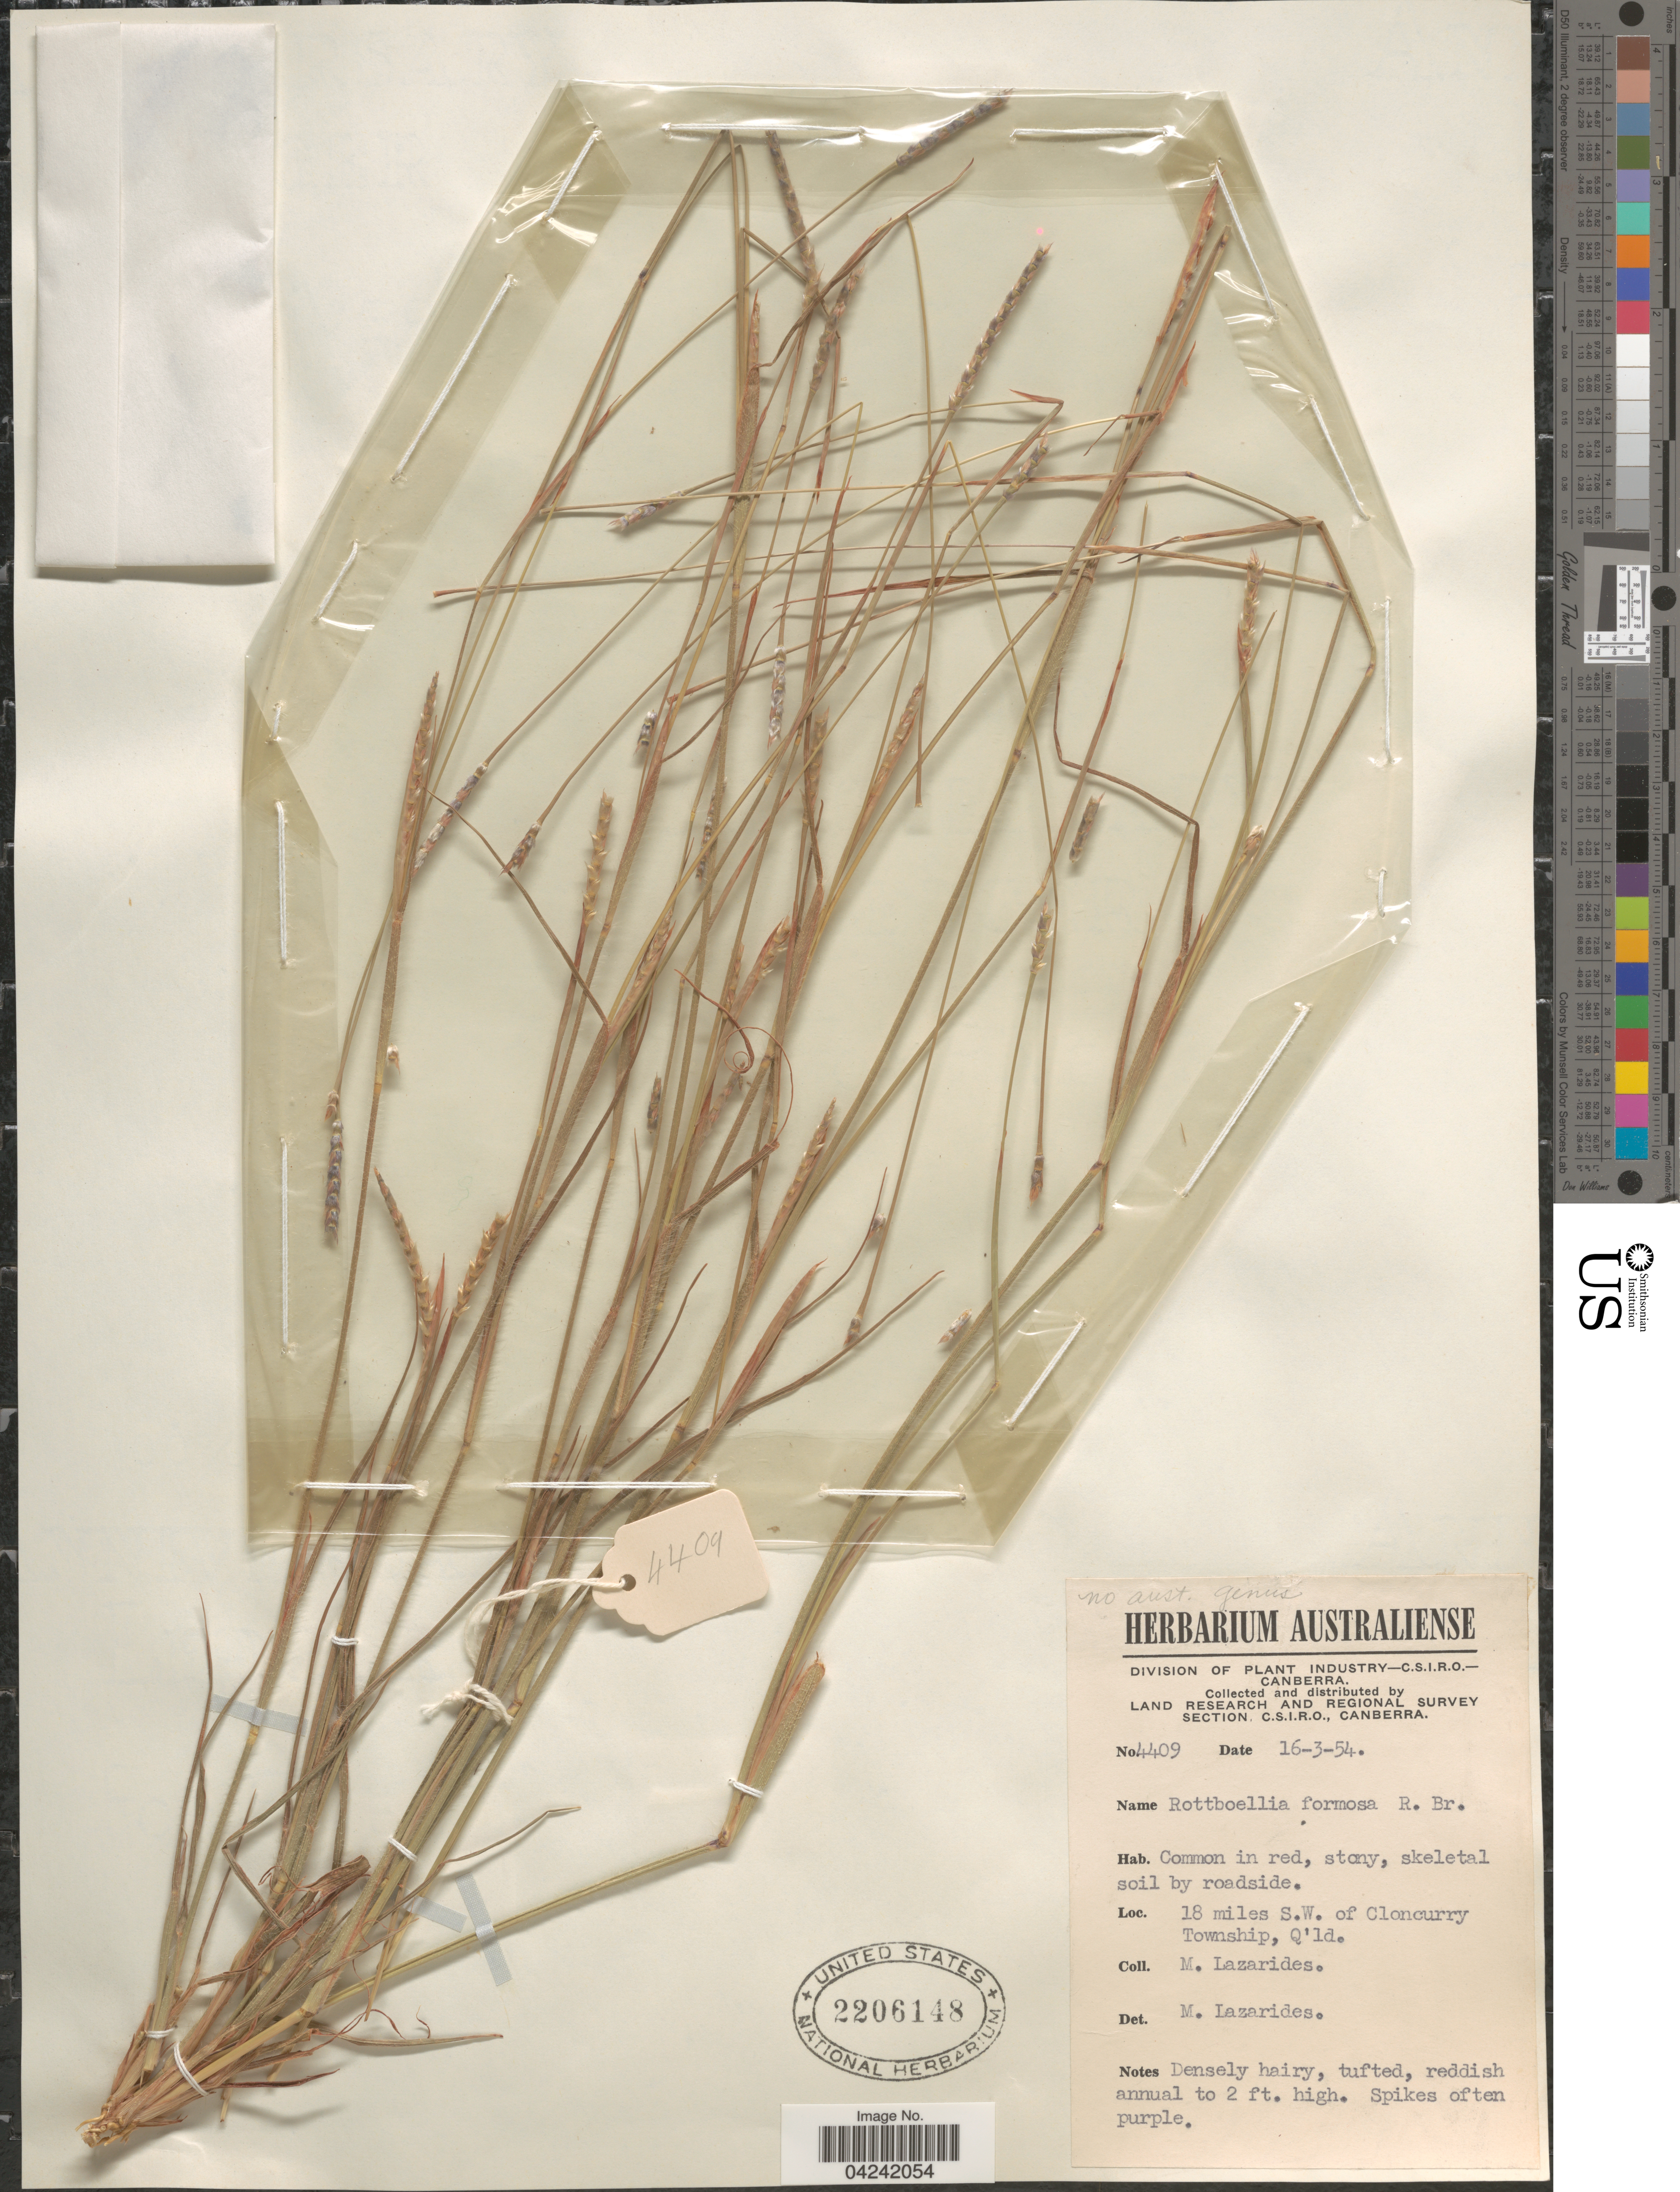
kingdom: Plantae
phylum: Tracheophyta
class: Liliopsida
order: Poales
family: Poaceae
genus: Mnesithea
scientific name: Mnesithea formosa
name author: (R. Br.) de Koning & Sosef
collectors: M. Lazarides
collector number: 4409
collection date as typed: Transcribed d/m/y: 16/3/54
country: Australia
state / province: Queensland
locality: Land Research And Regional Survey Section, C.S.I.R.O., Canberra. 18 miles S.W. of Cloncurry Township.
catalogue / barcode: US 2206148